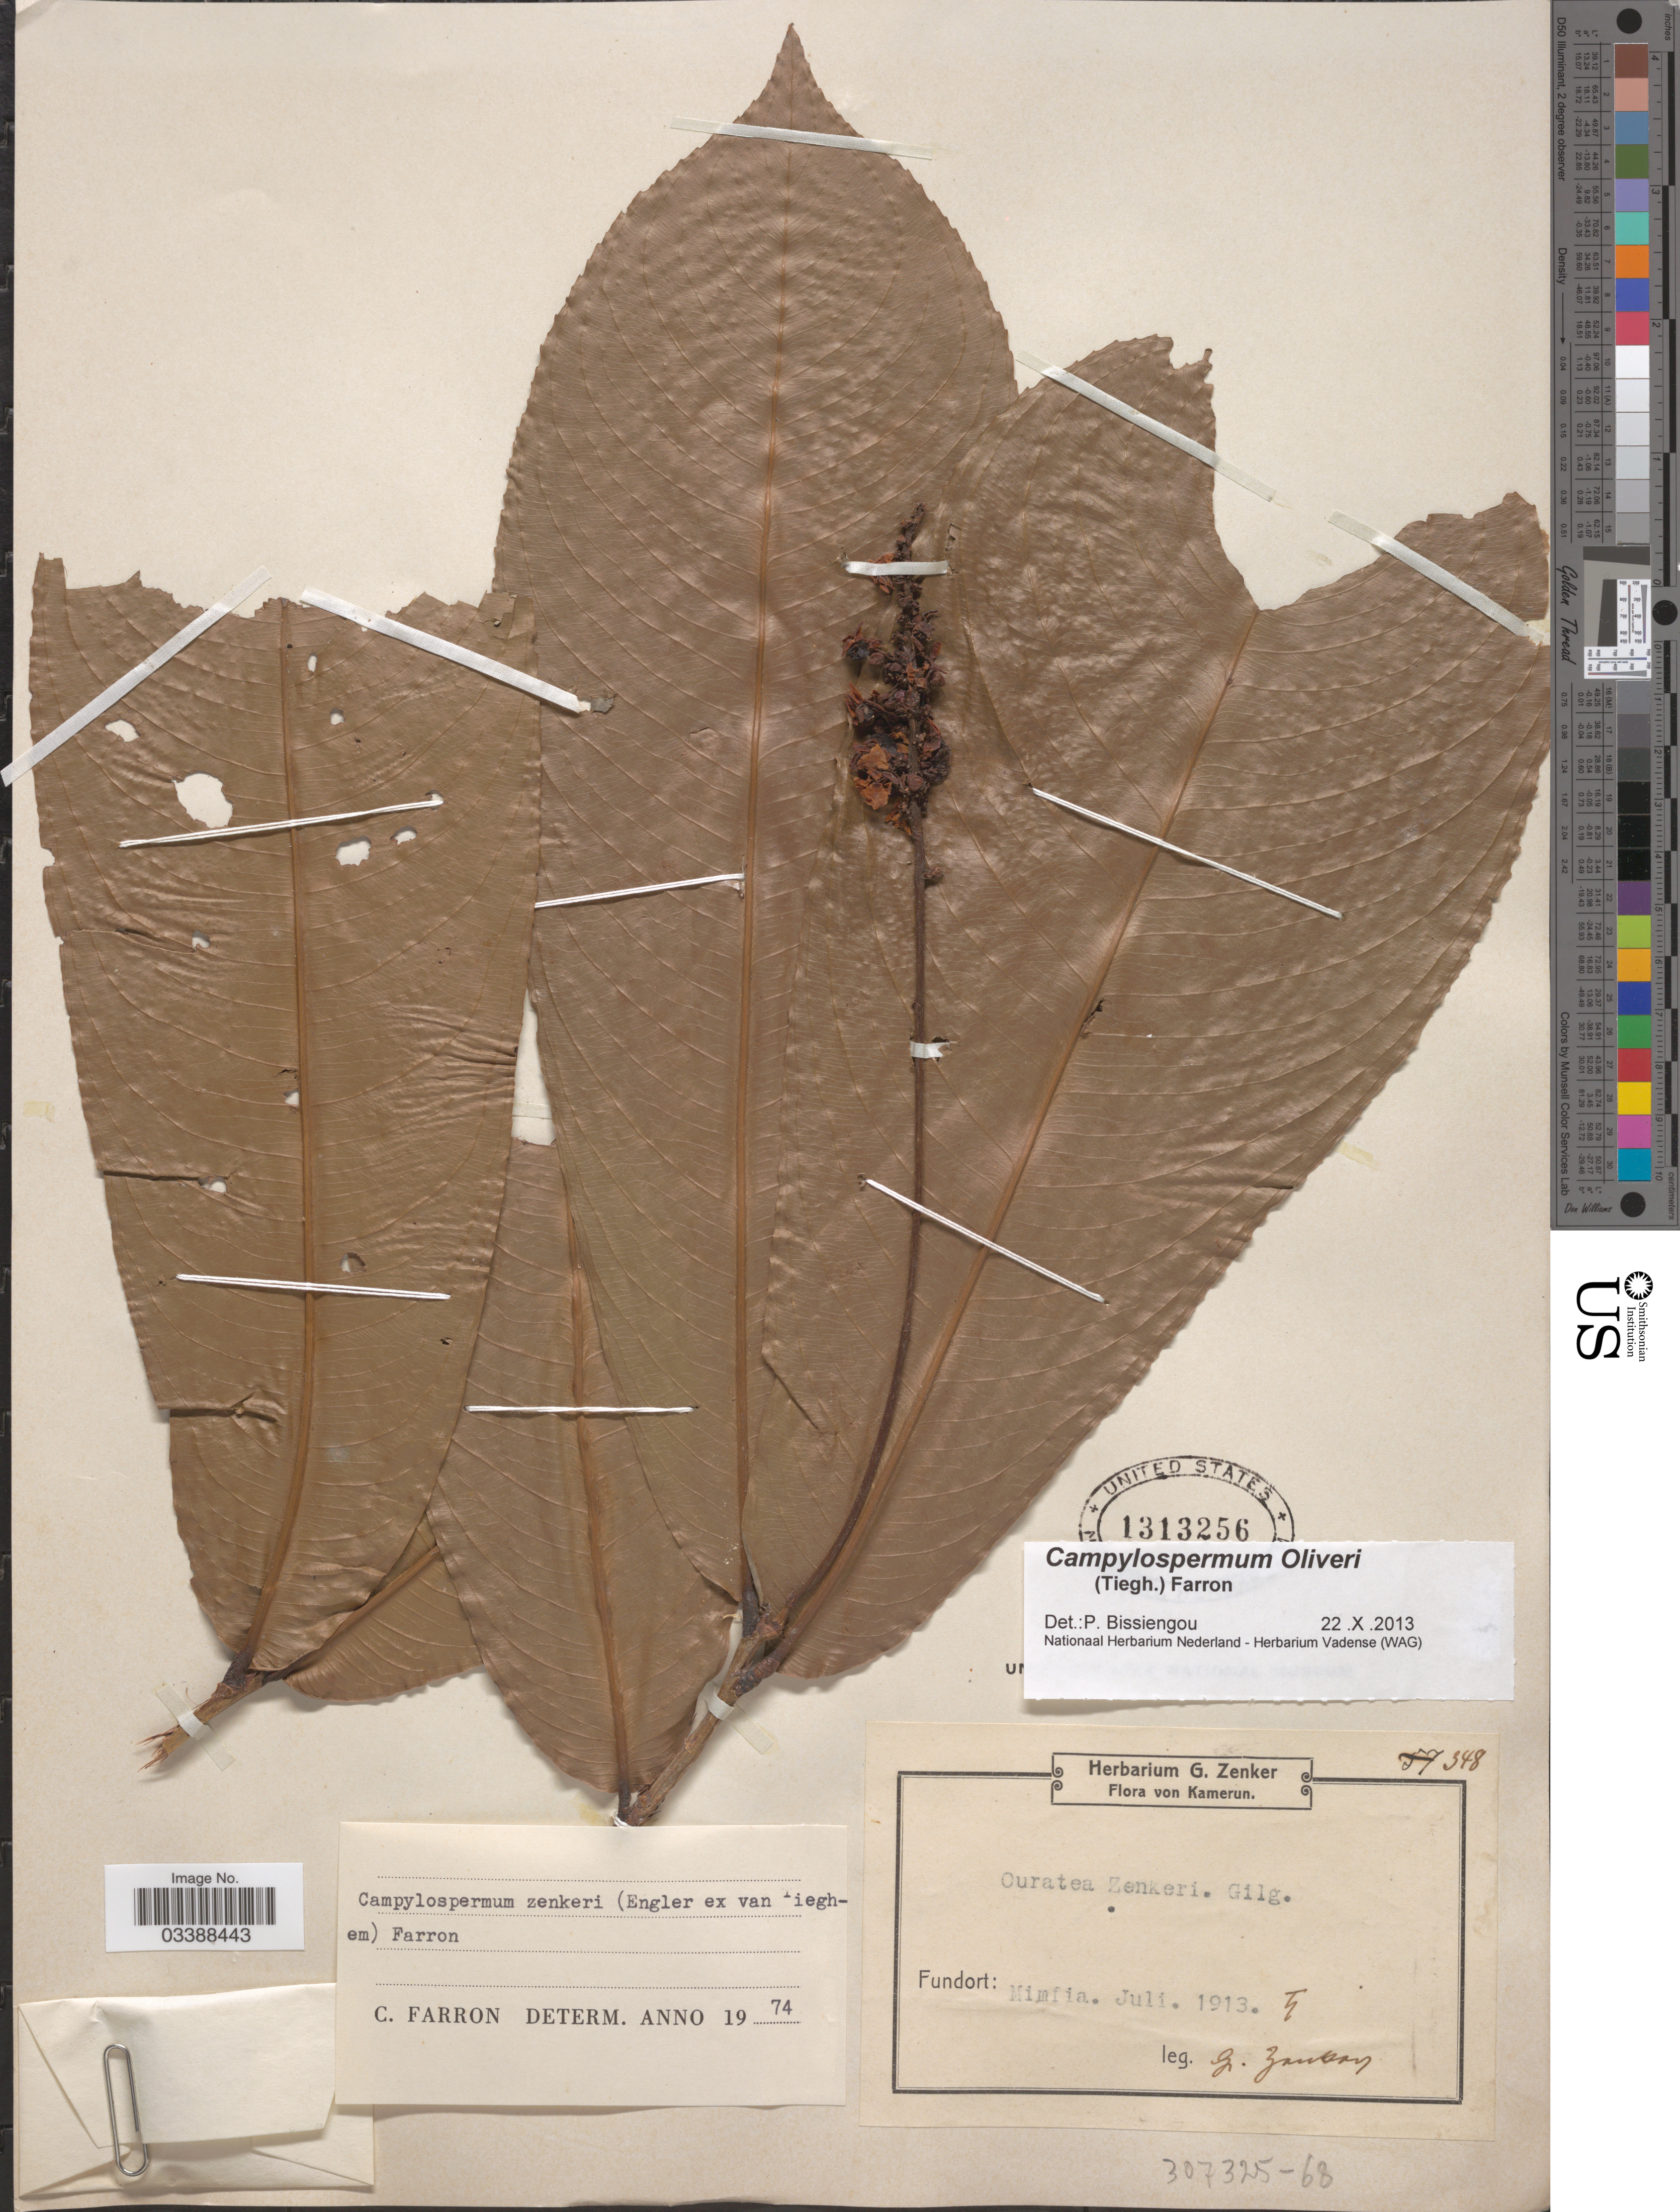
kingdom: Plantae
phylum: Tracheophyta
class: Magnoliopsida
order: Malpighiales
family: Ochnaceae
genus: Campylospermum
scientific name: Campylospermum oliveri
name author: (Tiegh.) Farron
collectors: G. A. Zenker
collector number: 348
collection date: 1913-07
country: Cameroon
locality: Kamerun. Mimfia.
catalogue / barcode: US 1313256